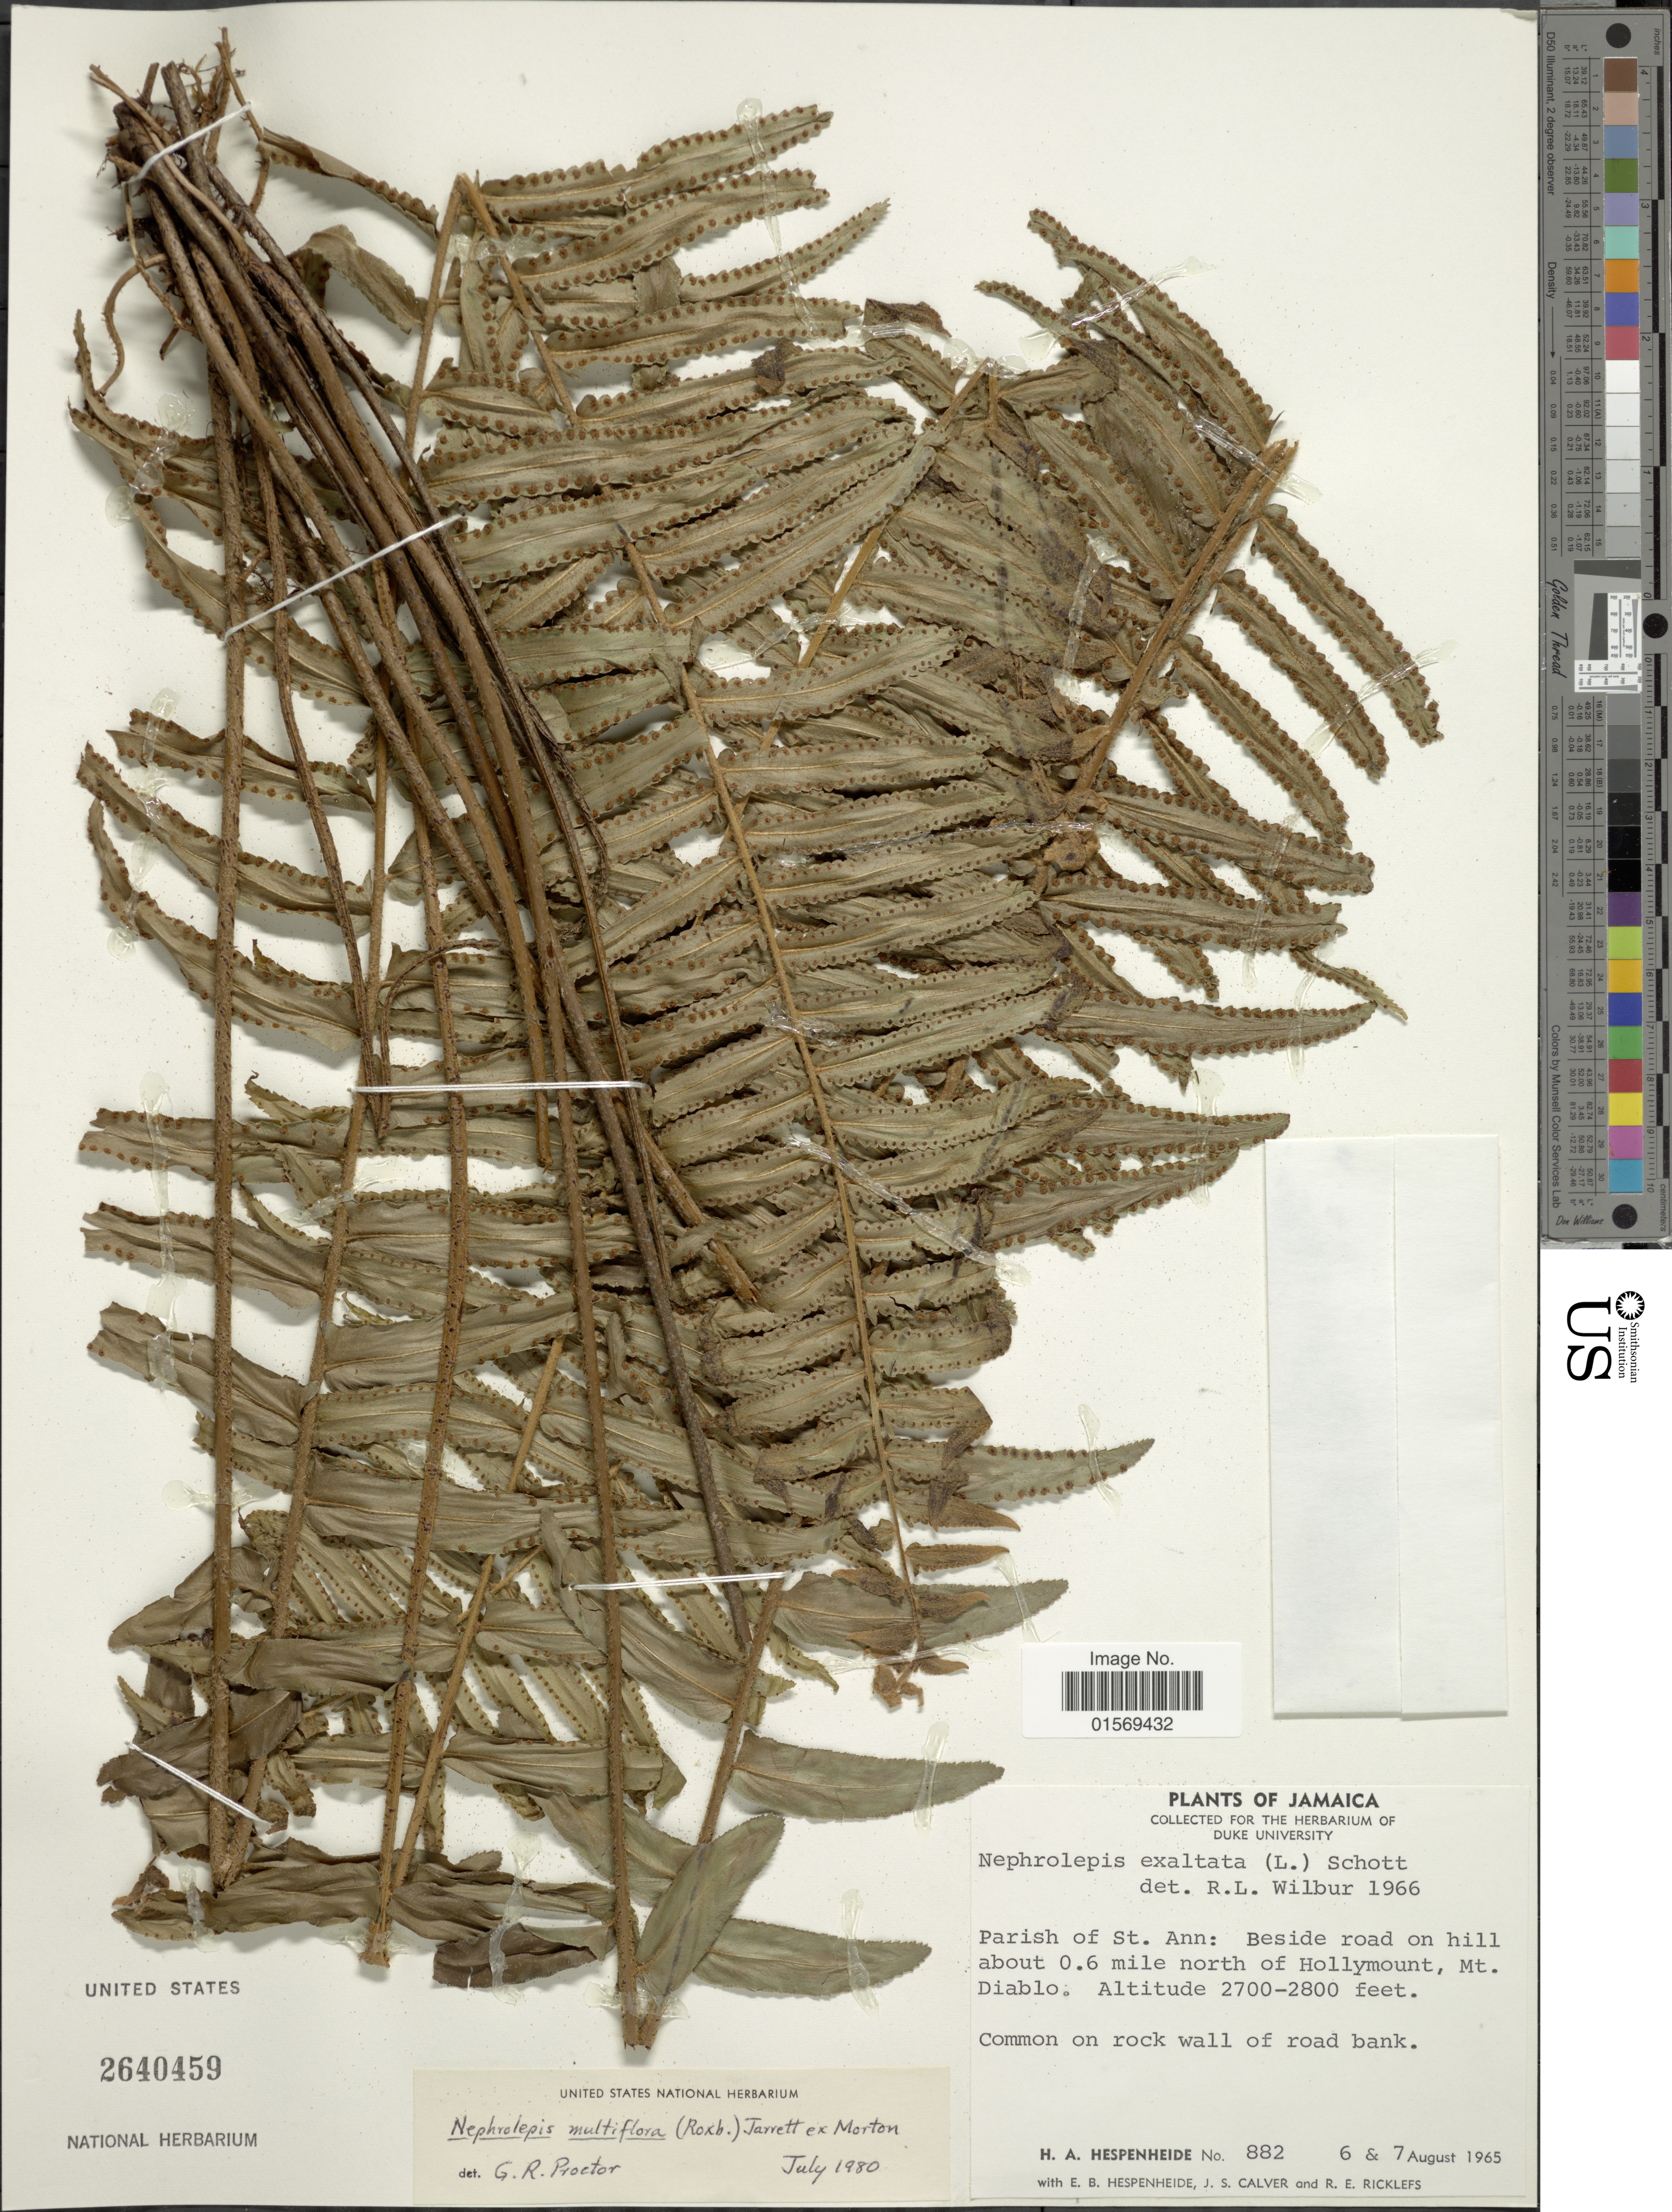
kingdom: Plantae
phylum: Tracheophyta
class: Polypodiopsida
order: Polypodiales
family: Nephrolepidaceae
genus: Nephrolepis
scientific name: Nephrolepis multiflora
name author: (Roxb.) F.M. Jarrett ex C.V. Morton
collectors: H. A. Hespenheide, J. Calver & R. Ricklefs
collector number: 882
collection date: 1965-08-06/1965-08-07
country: Jamaica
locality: Jamaica, Parish of St. Ann: Beside road on hill about 0.6 mile north of Hollymount, Mt. Diablo.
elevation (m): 823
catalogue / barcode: US 2640459